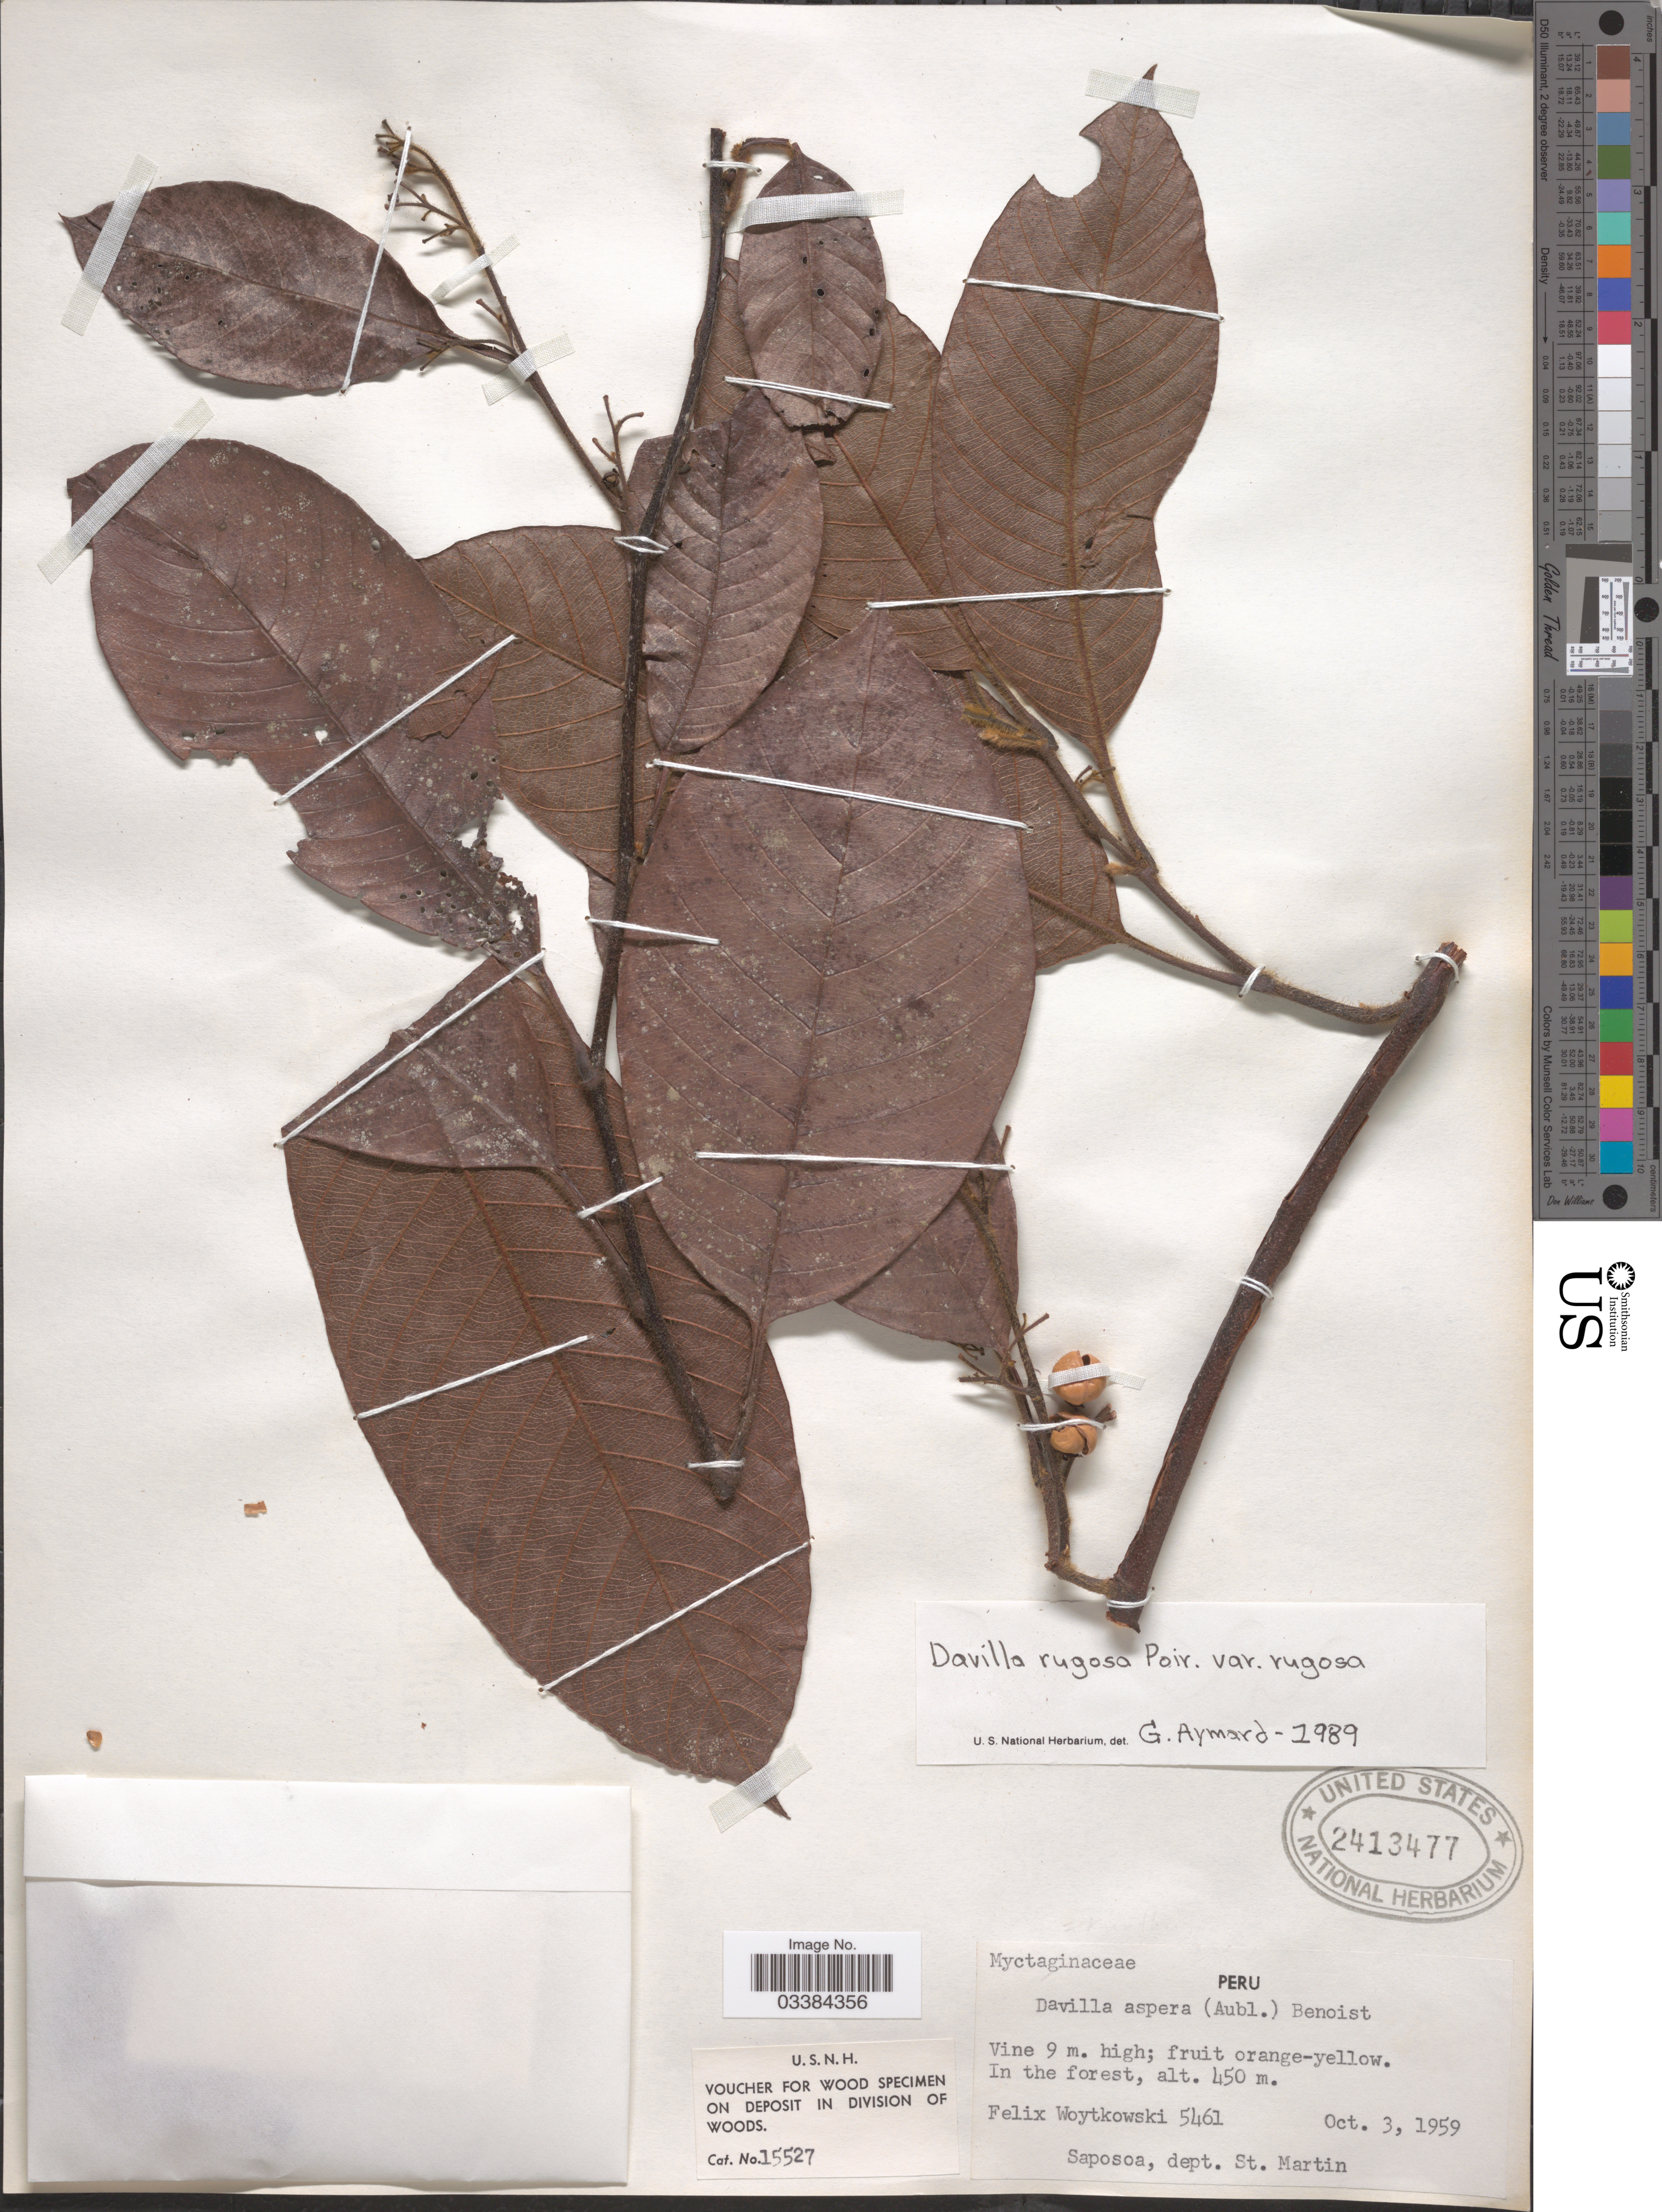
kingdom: Plantae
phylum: Tracheophyta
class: Magnoliopsida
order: Dilleniales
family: Dilleniaceae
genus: Davilla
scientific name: Davilla rugosa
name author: Poir.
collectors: F. Woytkowski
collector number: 5461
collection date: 1959-10-03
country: Peru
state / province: San Martín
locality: Saposoa, dept. St. Martin.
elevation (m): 450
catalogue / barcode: US 2413477